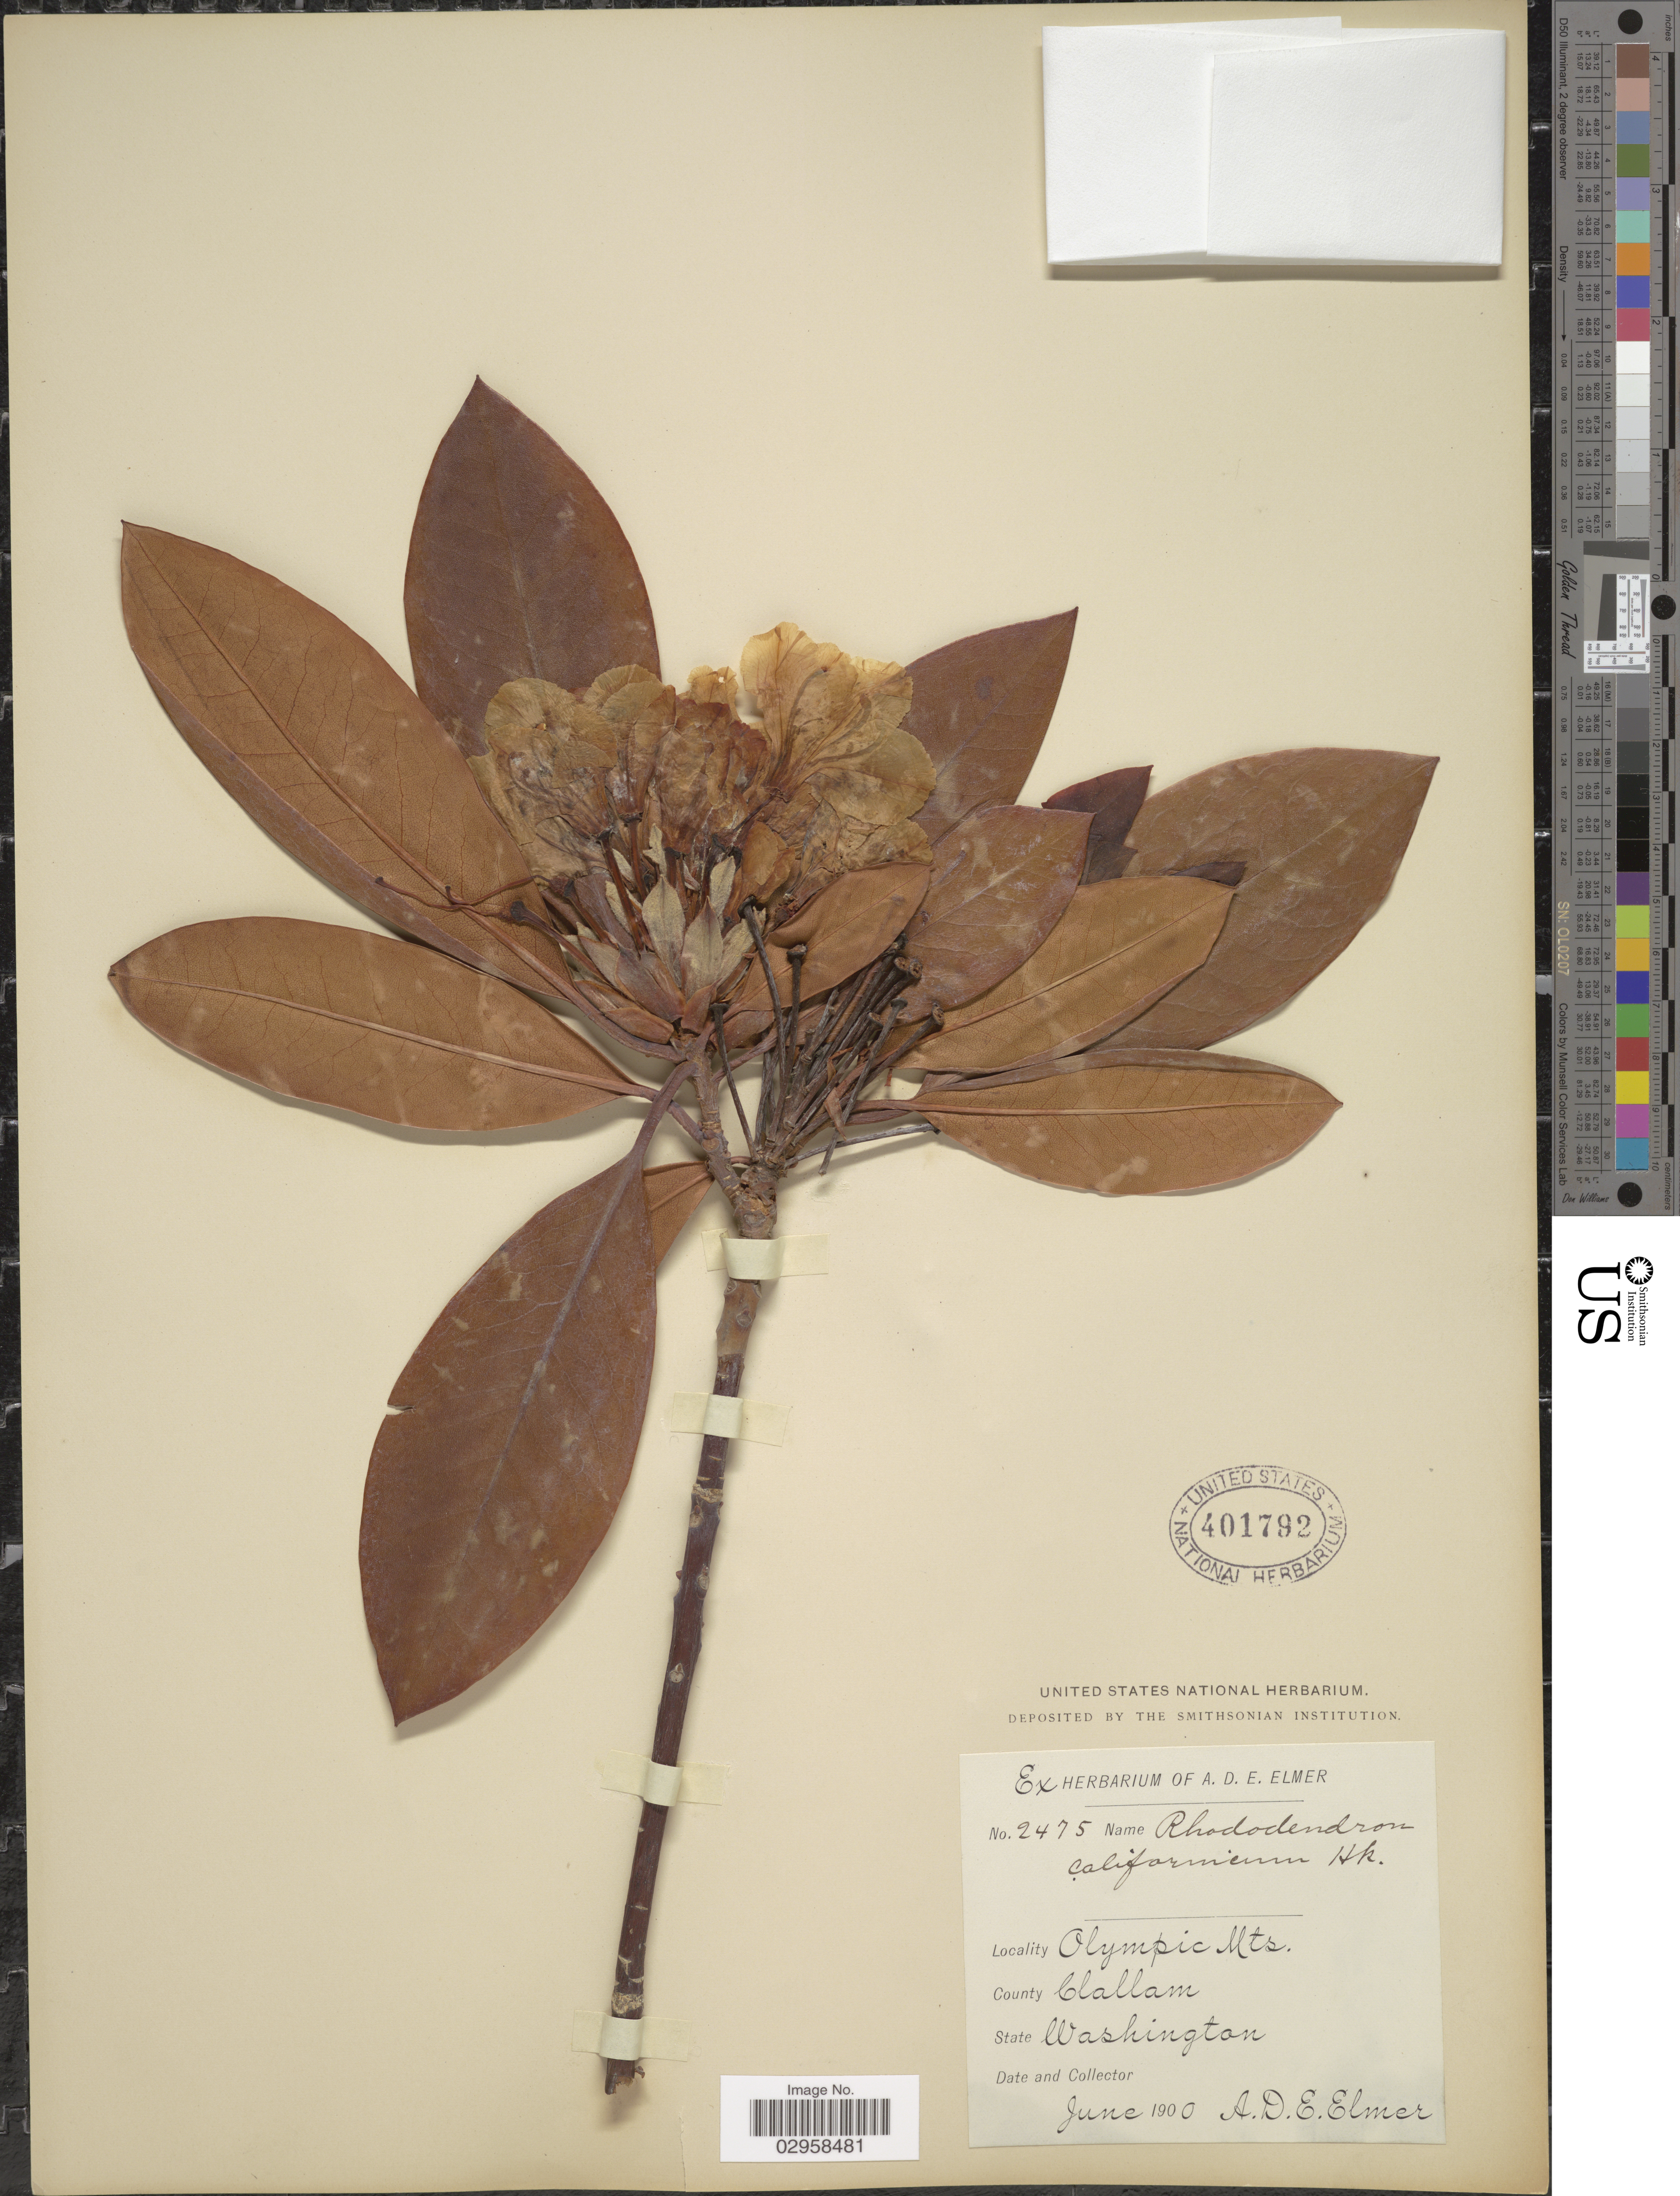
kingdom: Plantae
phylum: Tracheophyta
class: Magnoliopsida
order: Ericales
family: Ericaceae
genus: Rhododendron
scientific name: Rhododendron macrophyllum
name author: D. Don ex G. Don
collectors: A. D. E. Elmer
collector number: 2475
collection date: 1900-06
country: United States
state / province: Washington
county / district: Clallam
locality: Olympic Mts. County Clallam.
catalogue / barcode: US 401792